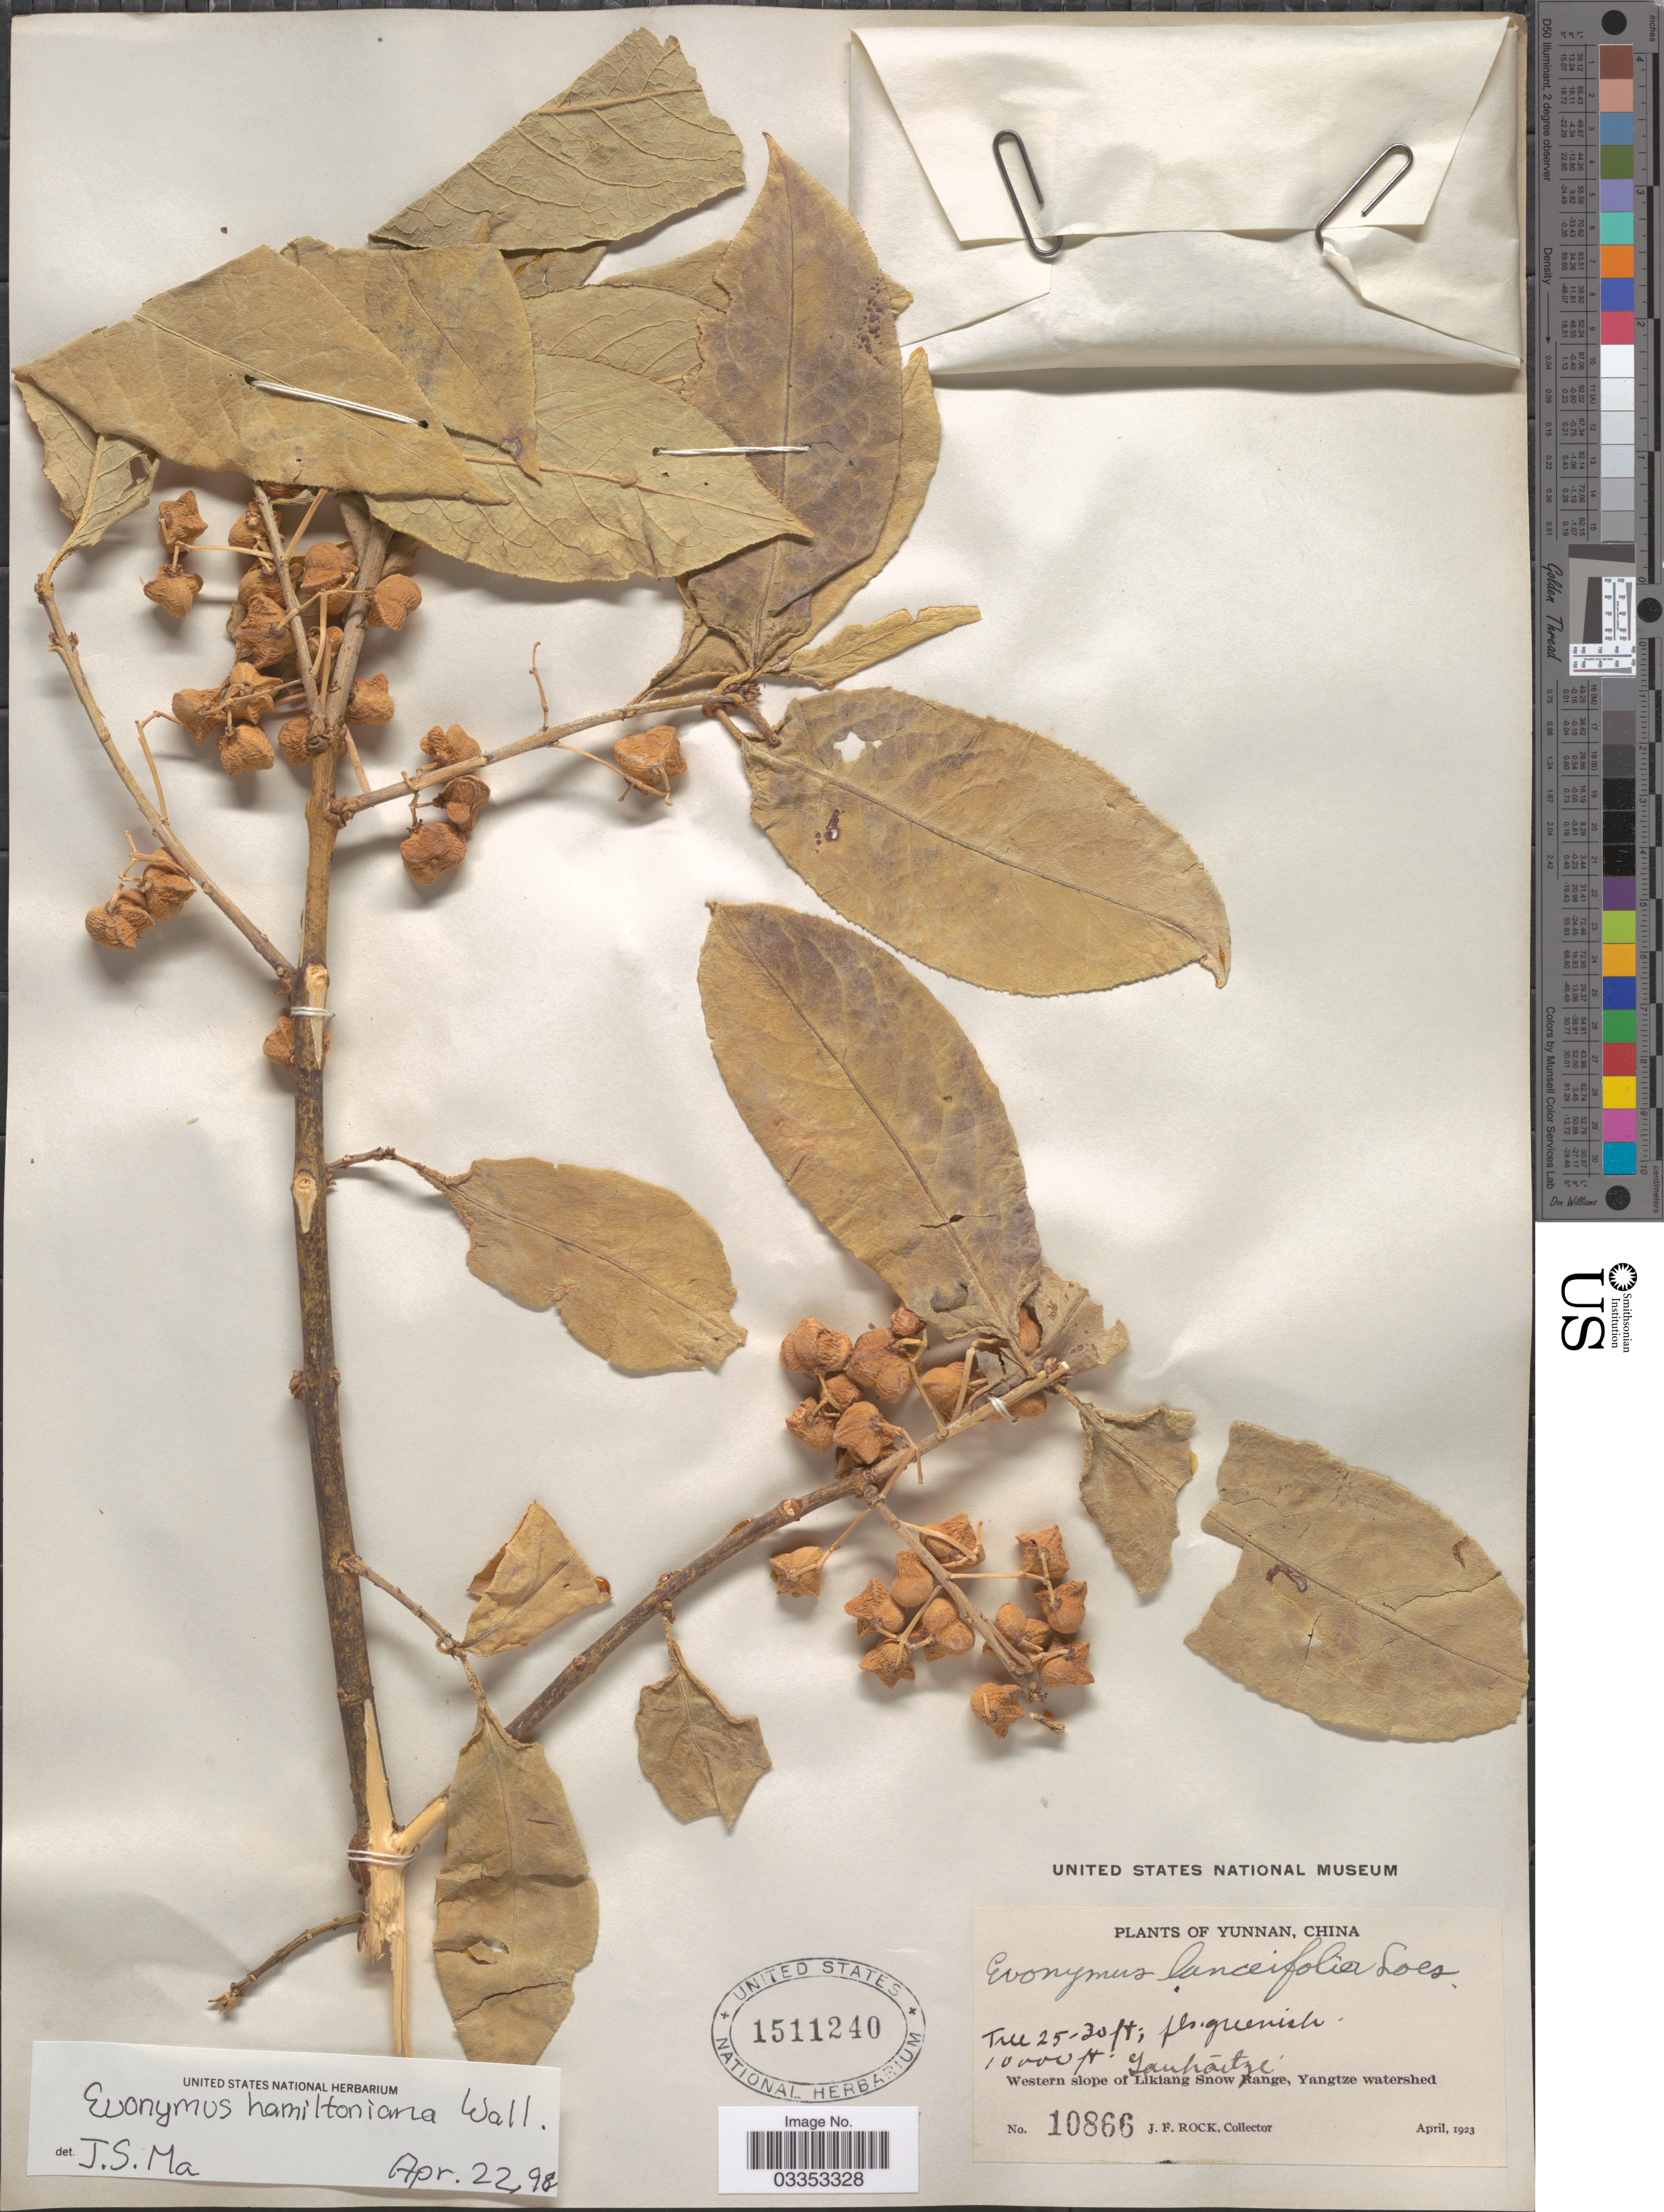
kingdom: Plantae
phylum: Tracheophyta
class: Magnoliopsida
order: Celastrales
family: Celastraceae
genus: Euonymus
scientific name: Euonymus hamiltonianus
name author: Wall.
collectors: J. Rock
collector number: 10866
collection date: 1923-04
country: China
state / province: Yunnan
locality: Yanhaitze. Western slope of Likiang Snow Range, Yangtze watershed.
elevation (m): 3048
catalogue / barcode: US 1511240